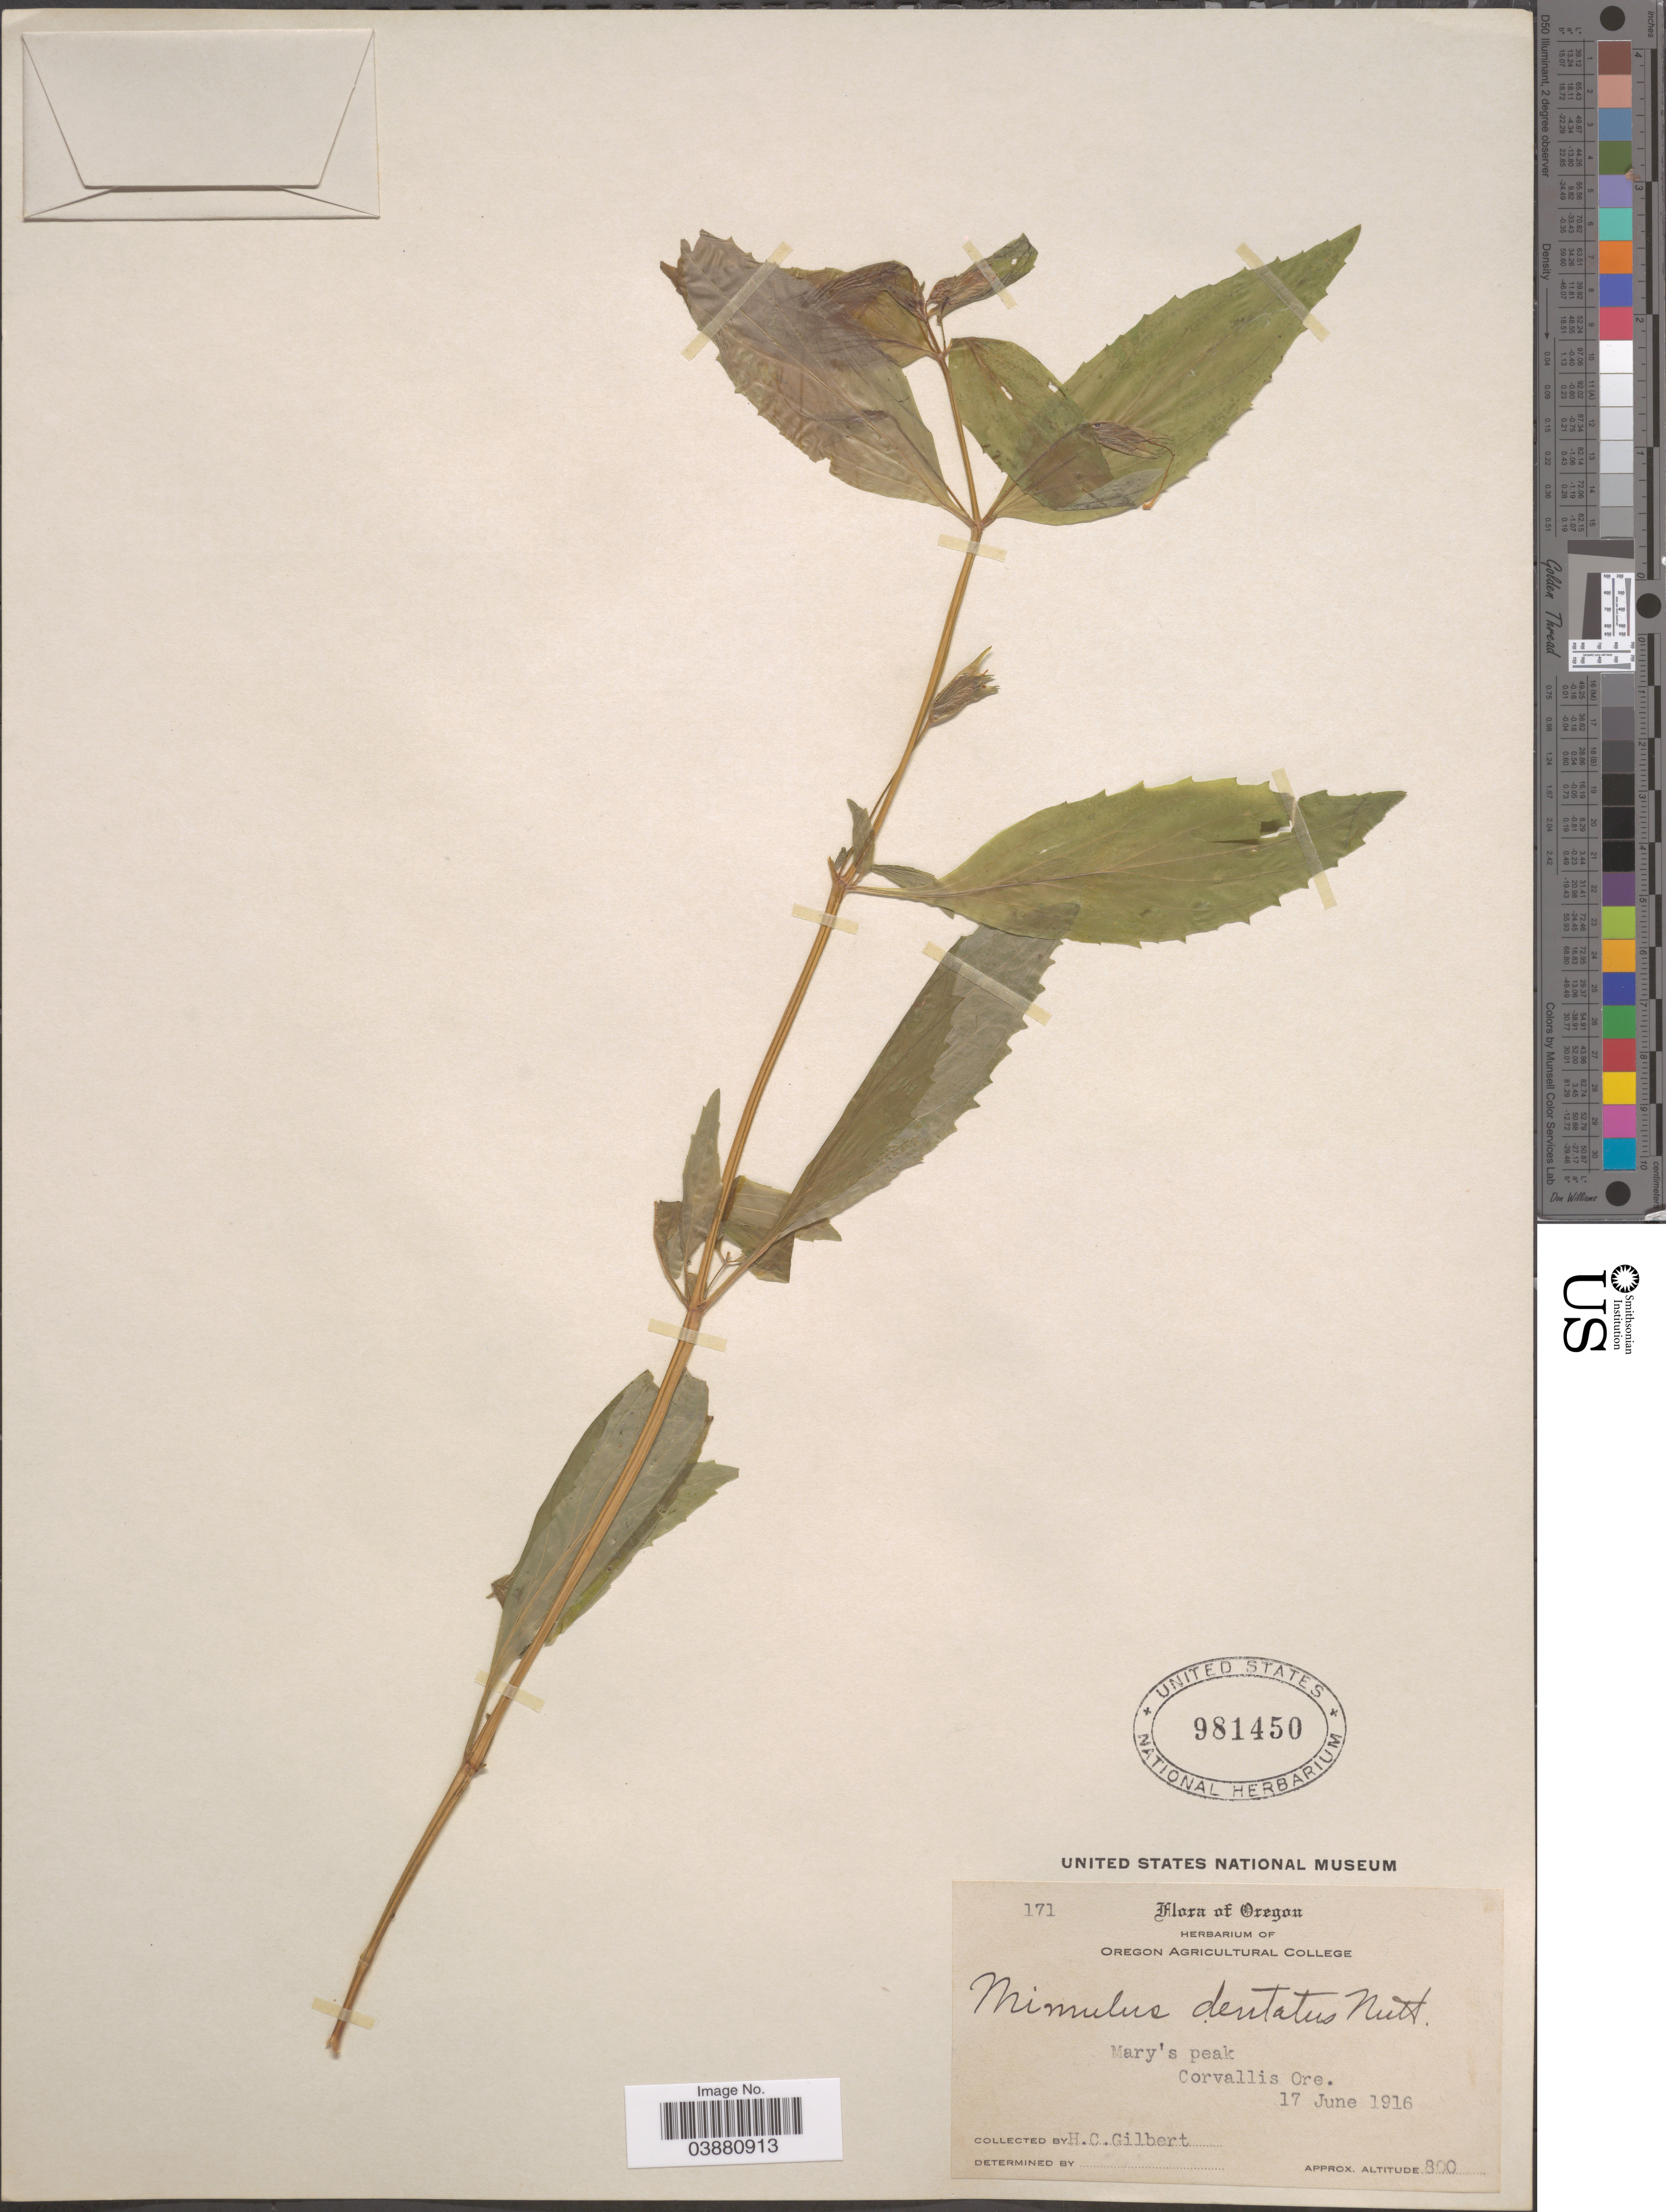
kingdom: Plantae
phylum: Tracheophyta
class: Magnoliopsida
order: Lamiales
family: Phrymaceae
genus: Mimulus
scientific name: Mimulus dentatus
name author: Nutt. ex Benth.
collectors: H. Gilbert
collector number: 171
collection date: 1916-06-17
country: United States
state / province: Oregon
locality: Mary's peak. Corvallis Ore.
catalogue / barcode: US 981450